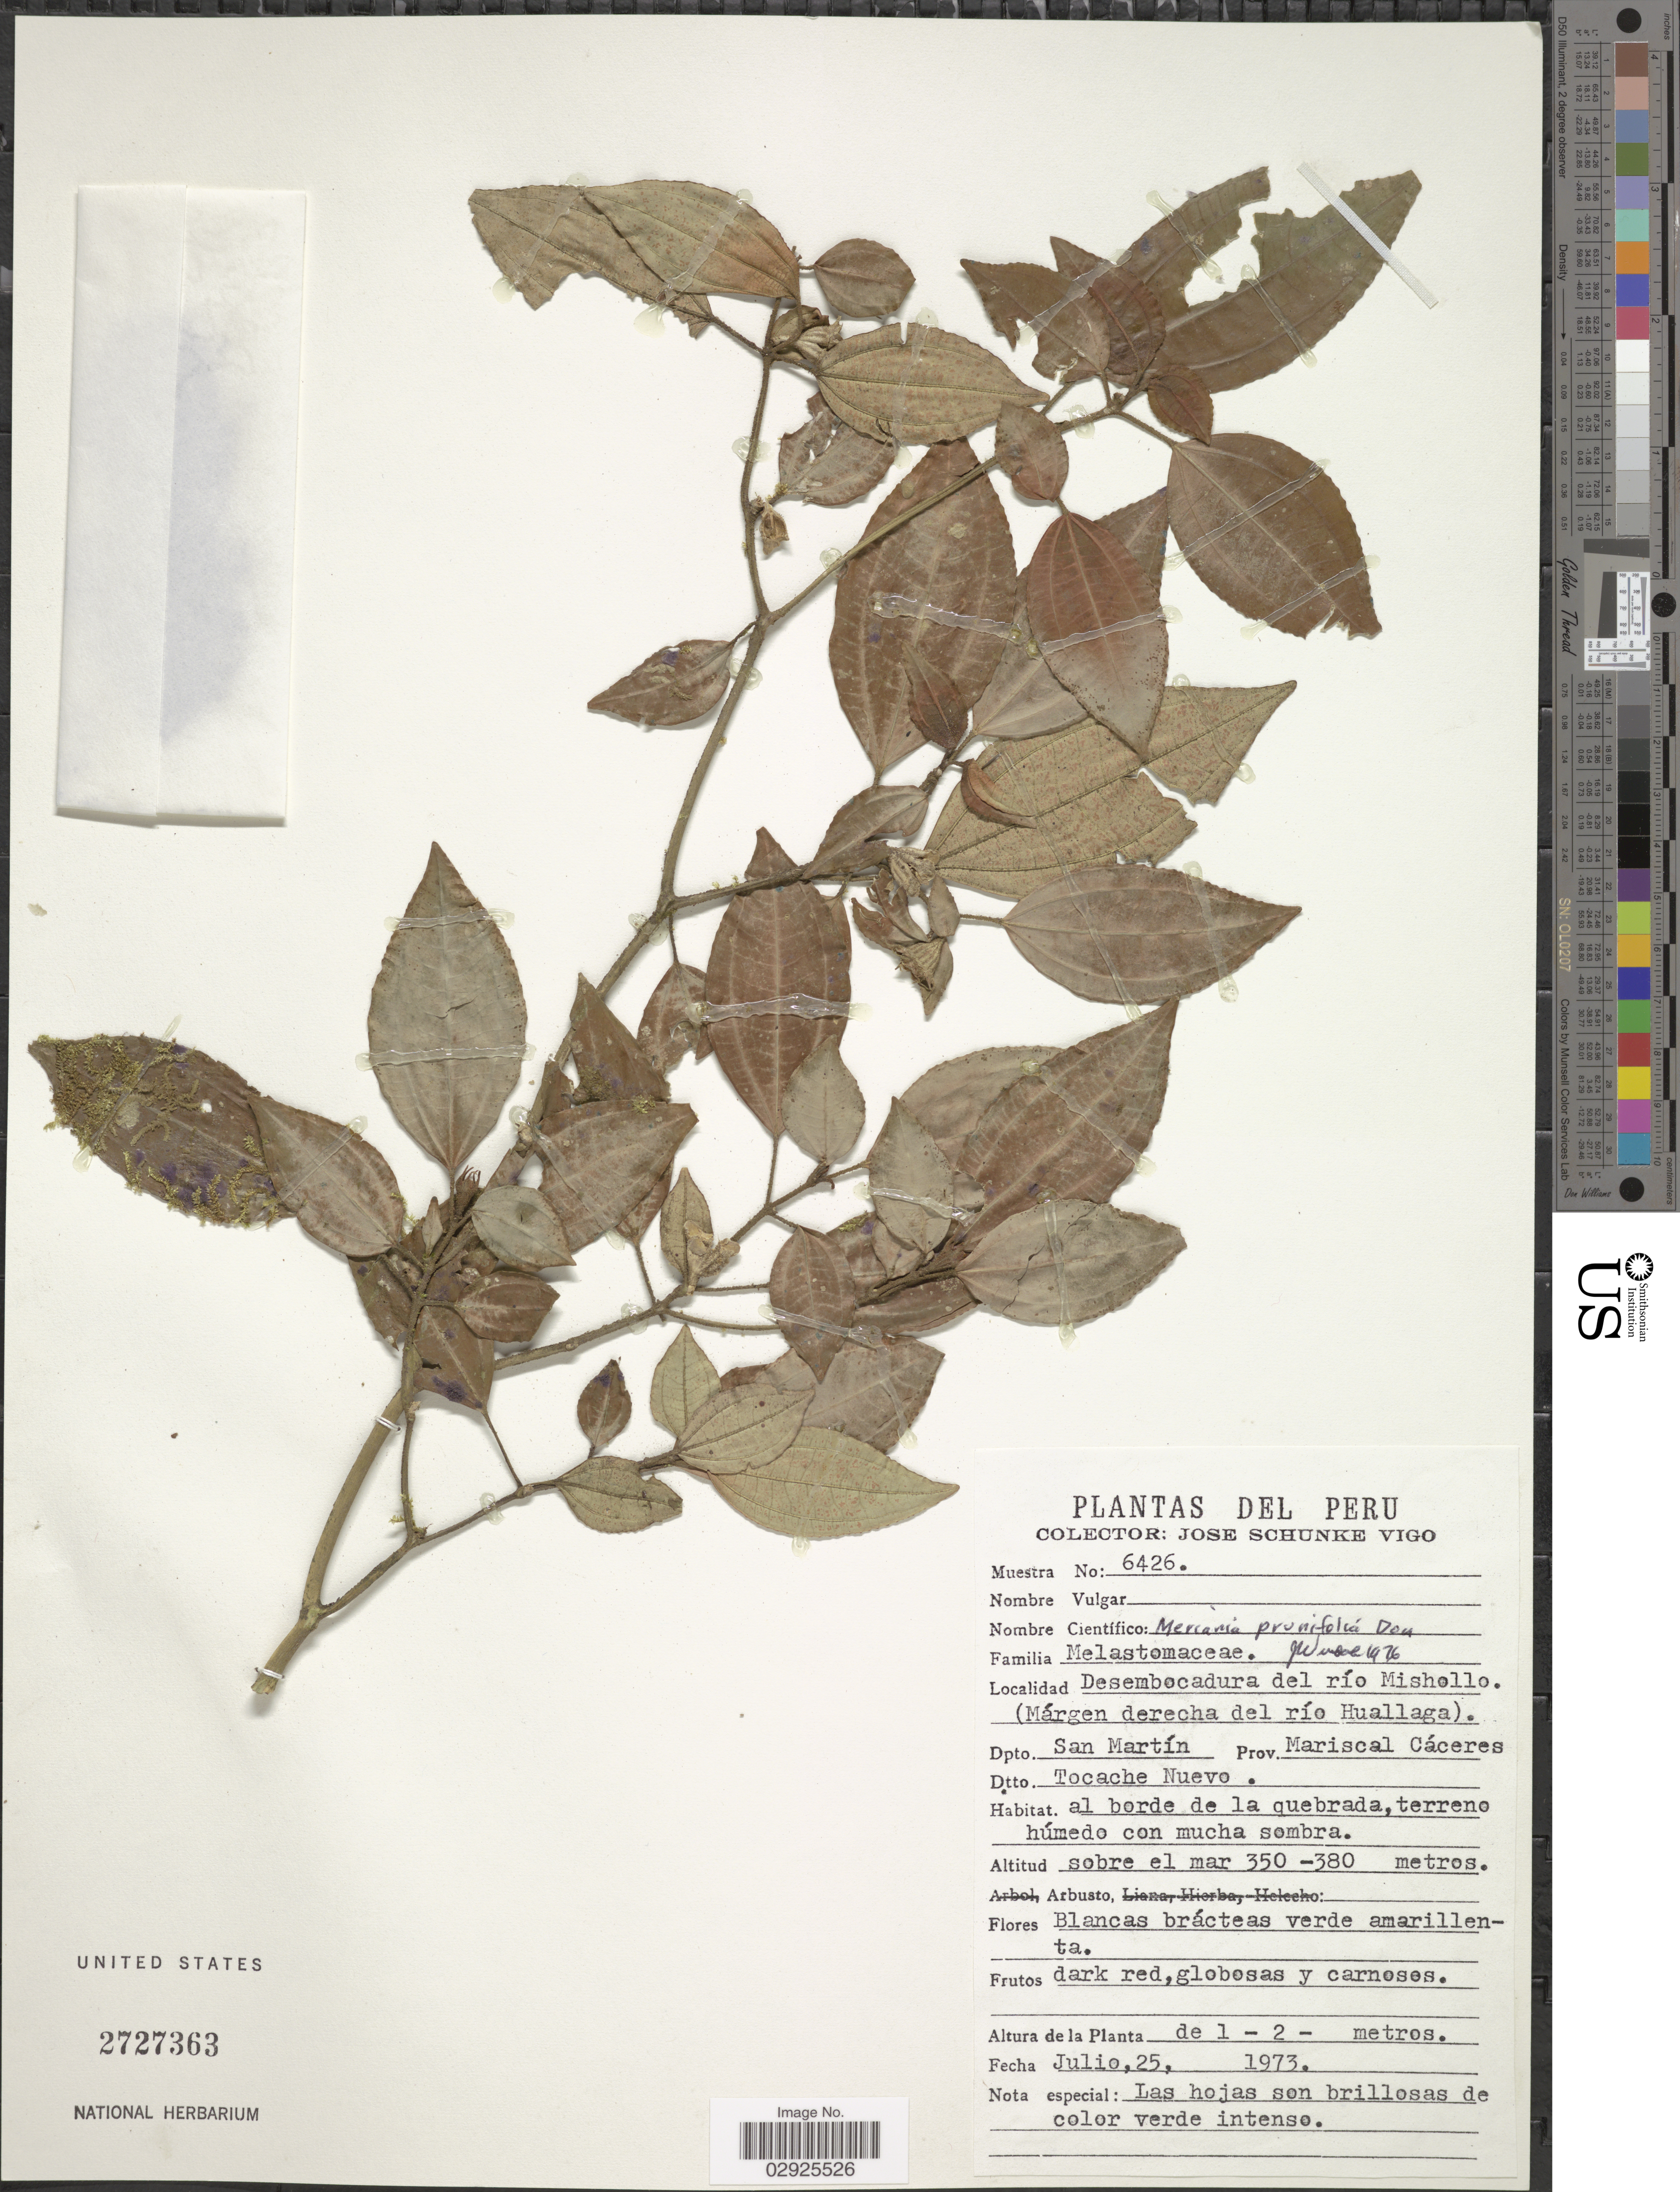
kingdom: Plantae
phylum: Tracheophyta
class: Magnoliopsida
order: Myrtales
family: Melastomataceae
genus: Meriania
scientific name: Meriania prunifolia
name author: D. Don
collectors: J. Schunke Vigo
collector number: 6426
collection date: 1973-07-25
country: Peru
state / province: San Martín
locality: Dpto. San Martín, Prov. Mariscal Cáceres, Dtto. Tocache Nuevo, Desembocadura del río Mishello (Márgen derecha del río Huallaga).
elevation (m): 350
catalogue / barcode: US 2727363